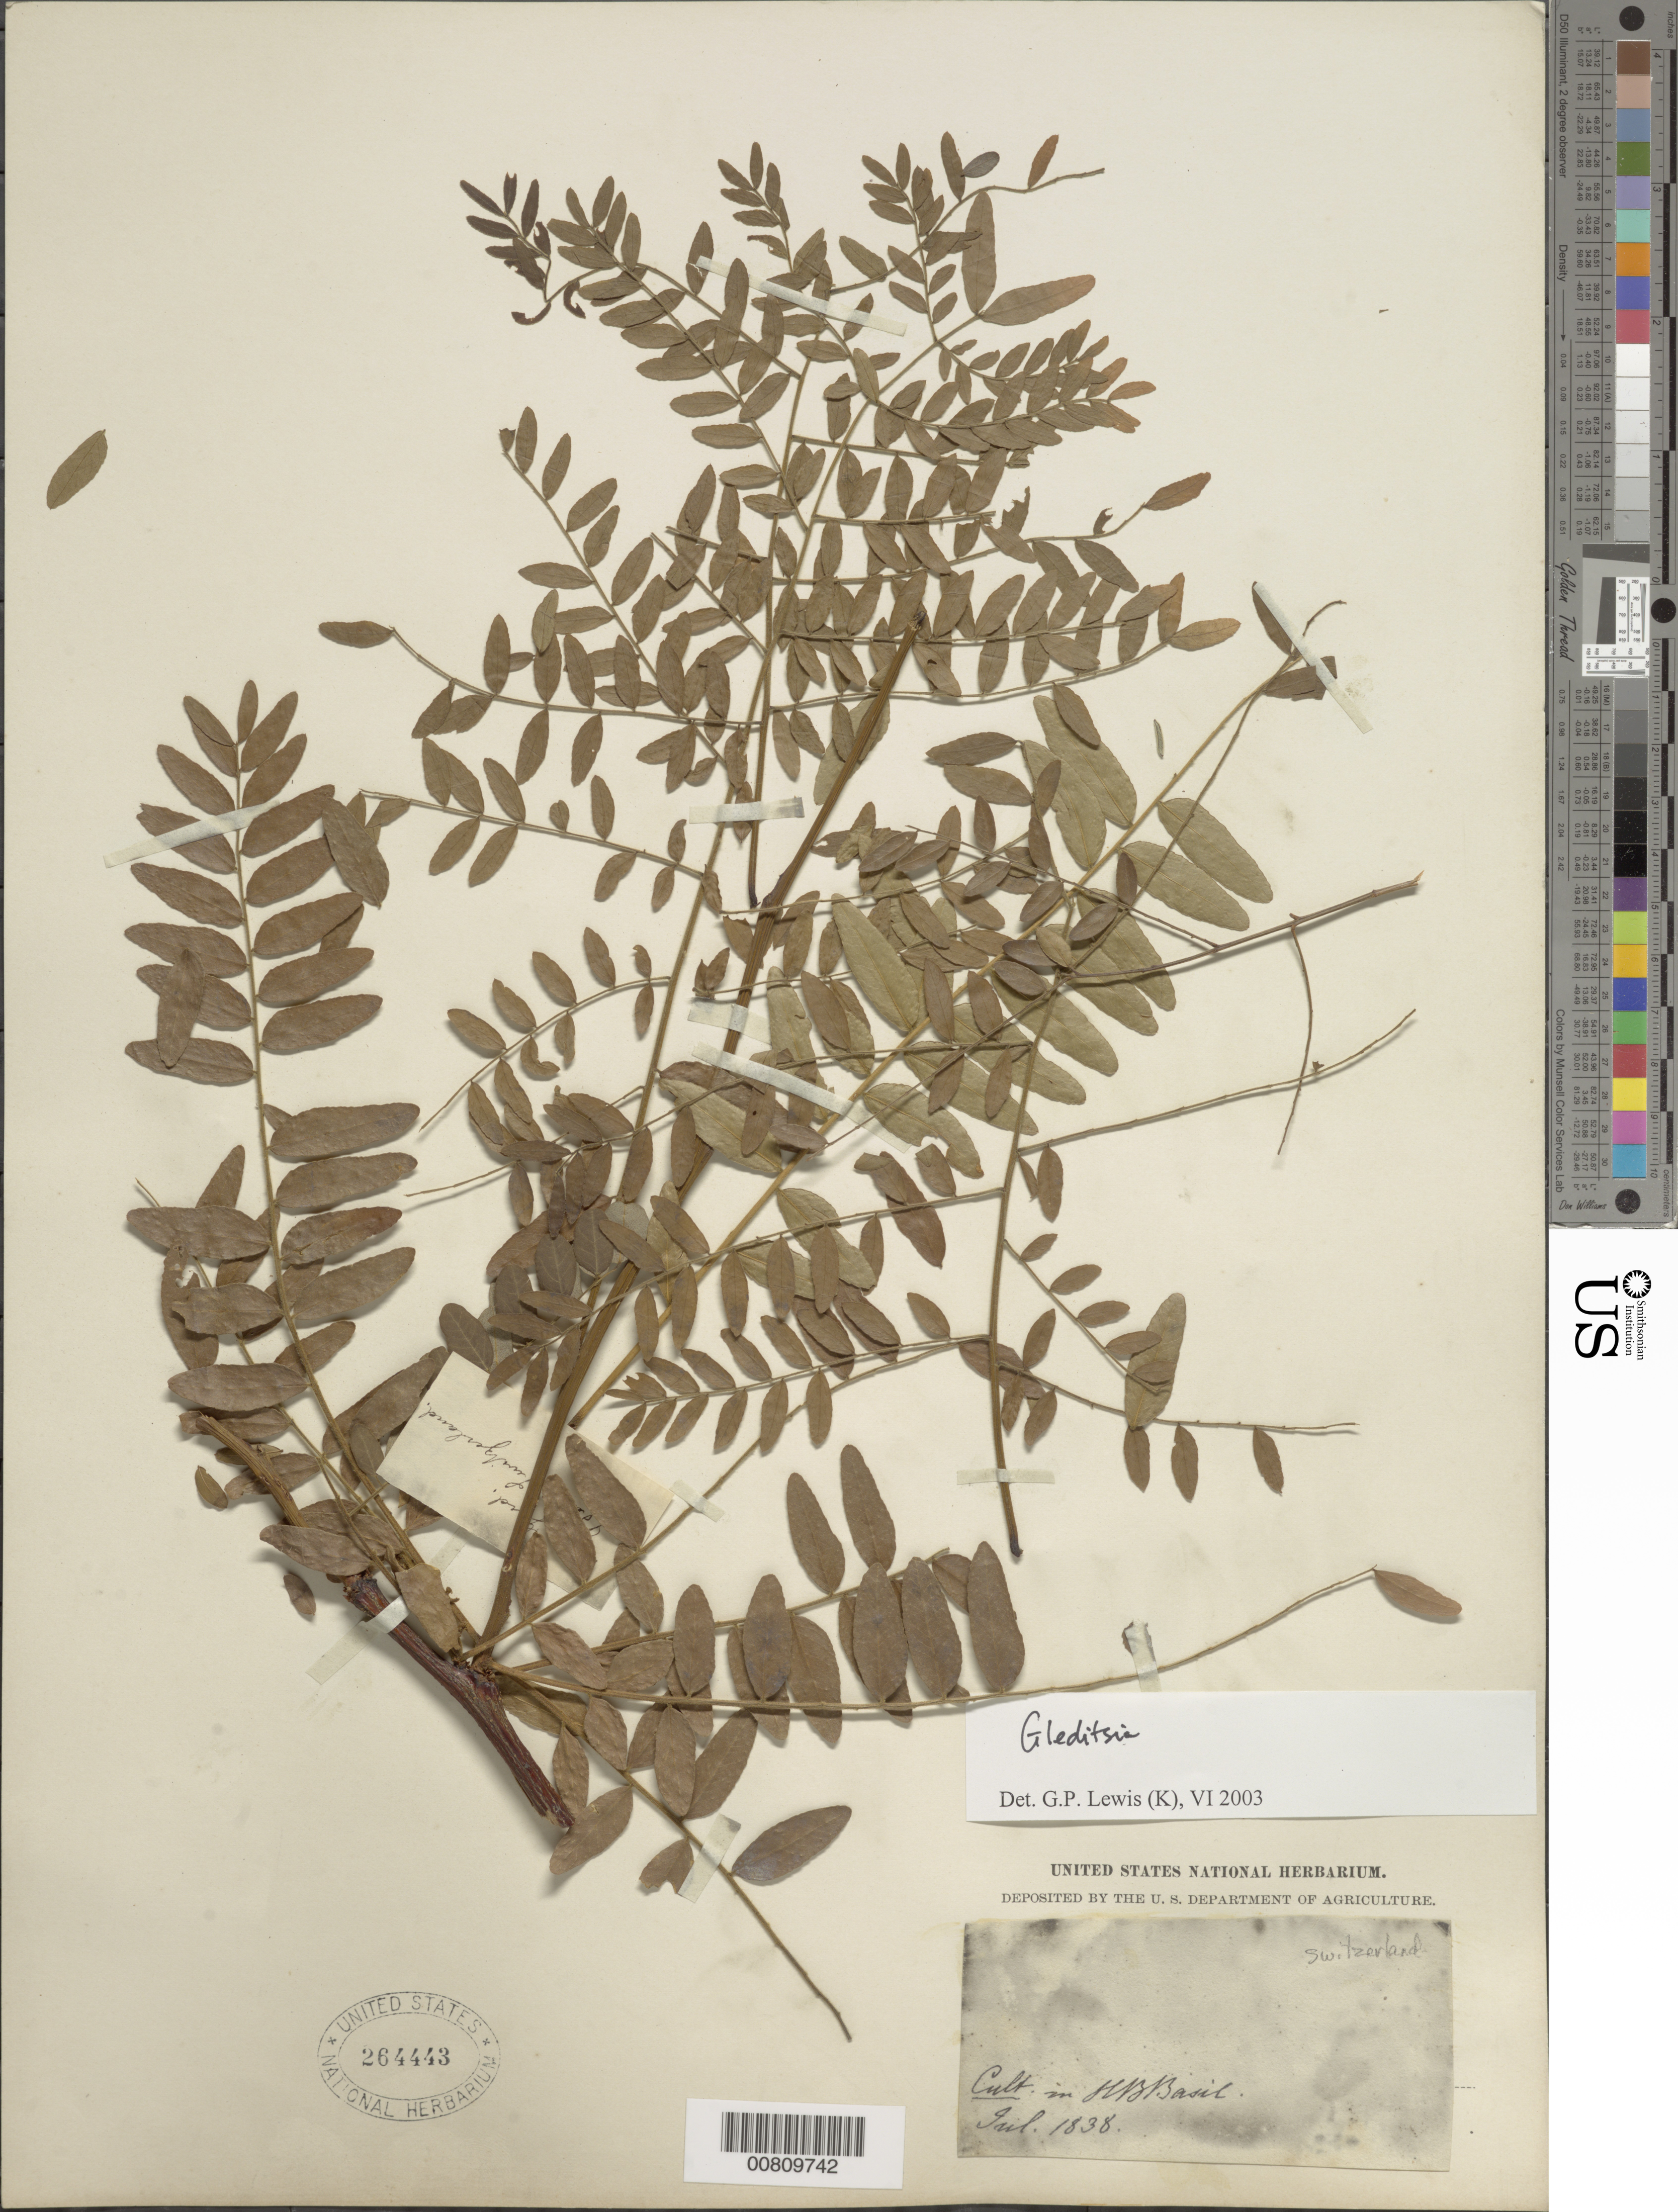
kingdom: Plantae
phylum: Tracheophyta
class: Magnoliopsida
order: Fabales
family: Fabaceae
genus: Gleditsia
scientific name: Gleditsia triacanthos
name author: L.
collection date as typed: Jul 1838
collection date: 1838-07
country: Switzerland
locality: Botanic Garden, Basel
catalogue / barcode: US 264443